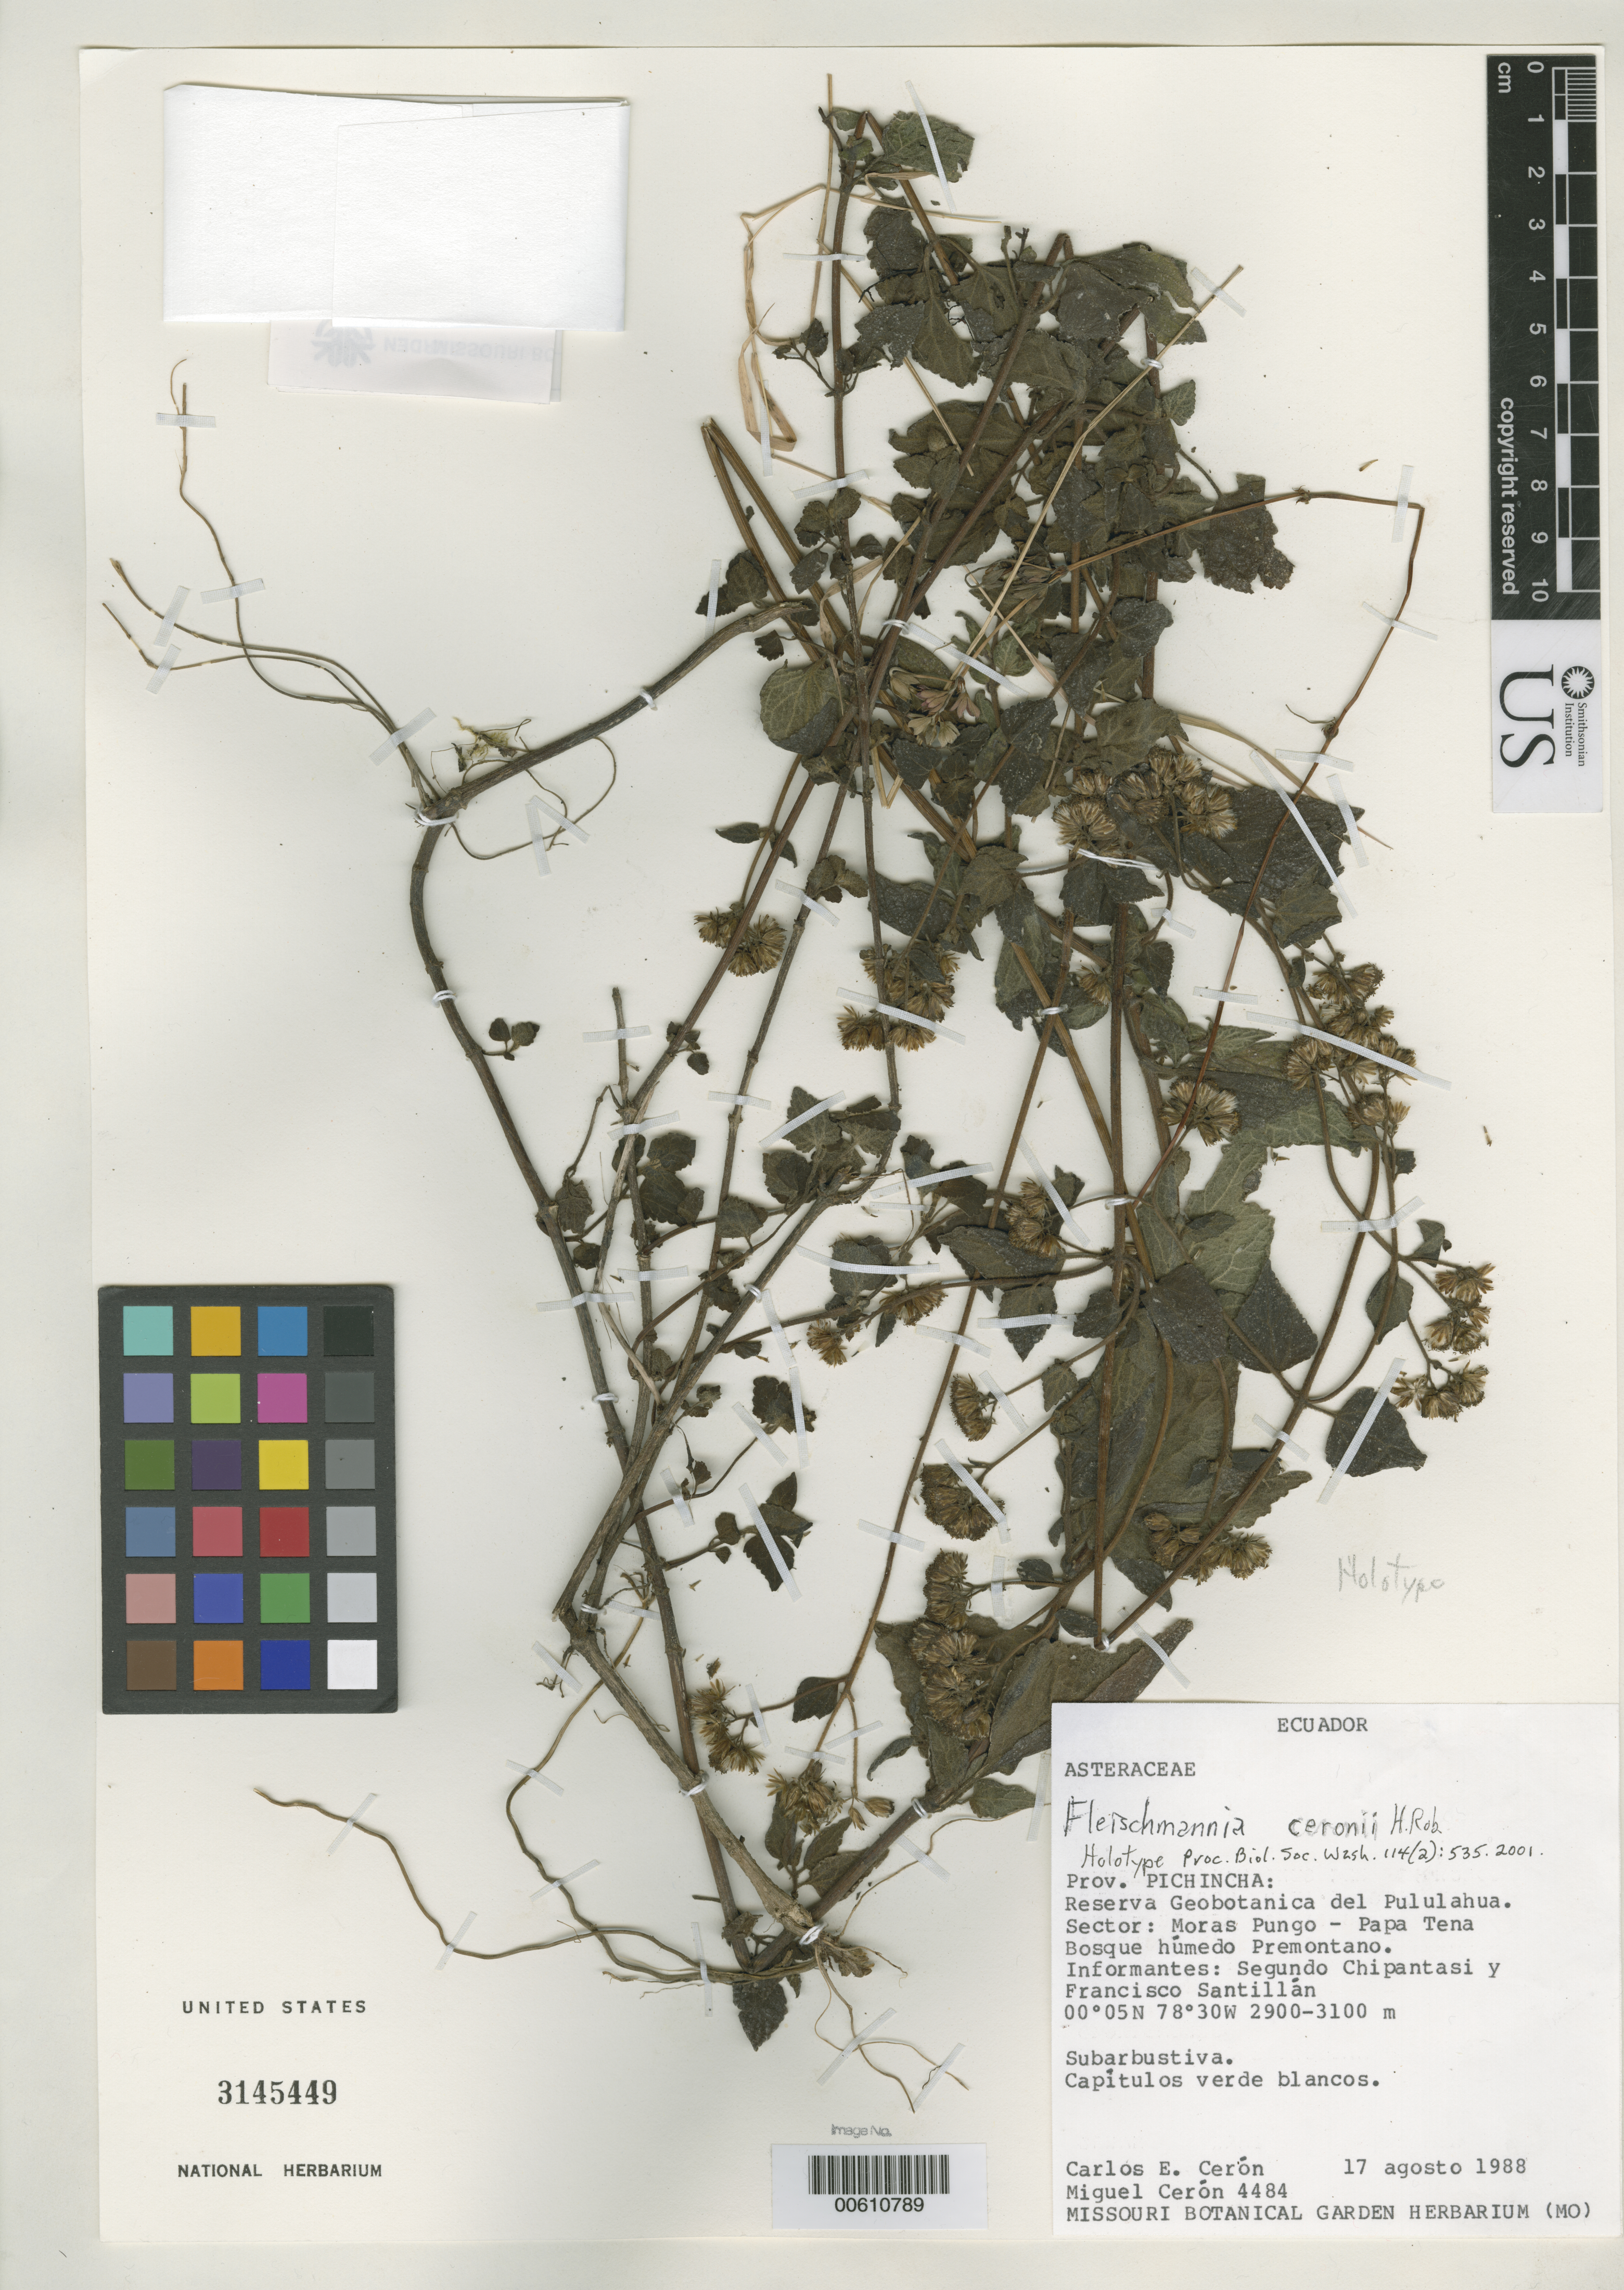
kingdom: Plantae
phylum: Tracheophyta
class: Magnoliopsida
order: Asterales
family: Asteraceae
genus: Fleischmannia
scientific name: Fleischmannia ceronii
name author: H. Rob.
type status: Holotype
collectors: C. E. Cerón M. & M. Ceron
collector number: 4484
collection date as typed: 17 Aug 1988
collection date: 1988-08-17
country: Ecuador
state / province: Pichincha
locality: Reserva Geobotanica del Pululahua.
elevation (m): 2900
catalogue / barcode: US 3145449